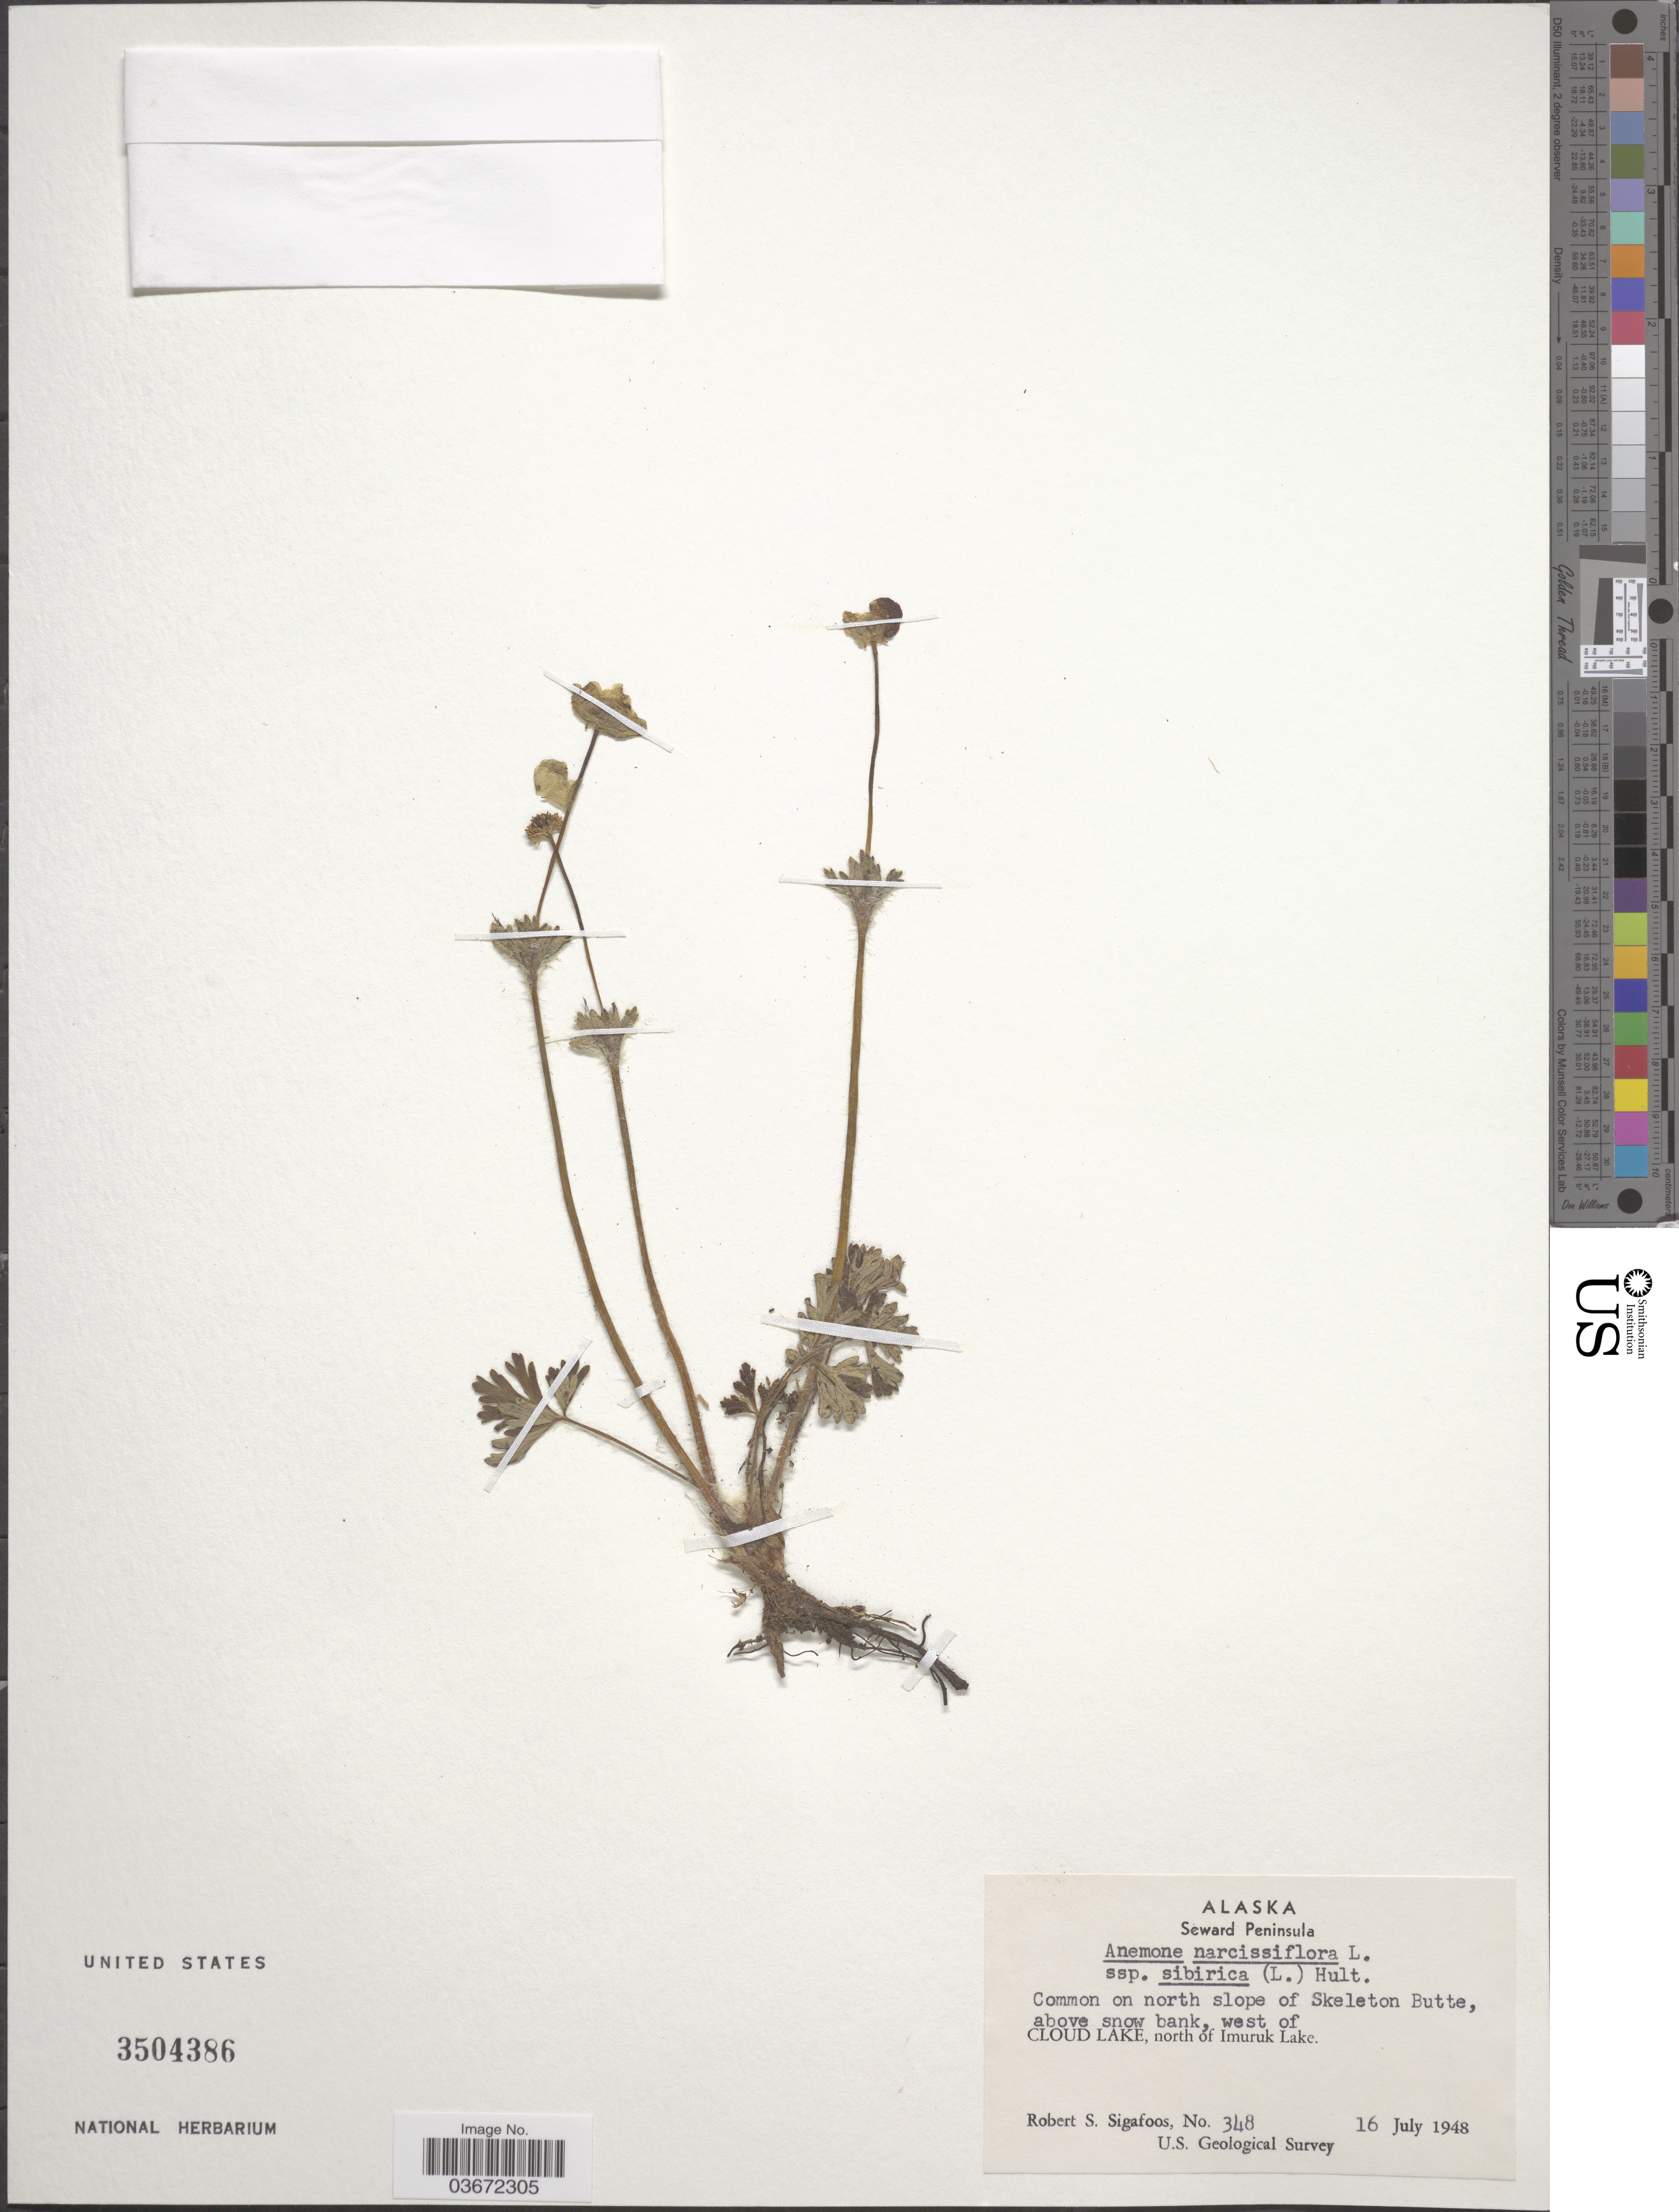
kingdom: Plantae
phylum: Tracheophyta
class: Magnoliopsida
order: Ranunculales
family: Ranunculaceae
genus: Anemone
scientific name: Anemone narcissiflora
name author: L.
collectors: R. Sigafoos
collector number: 348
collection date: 1948-07-16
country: United States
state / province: Alaska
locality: Seward Peninsula. Common on north slope of Skeleton Butte, above snow bank, west of Cloud Lake, north of Imuruk Lake.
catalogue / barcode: US 3504386